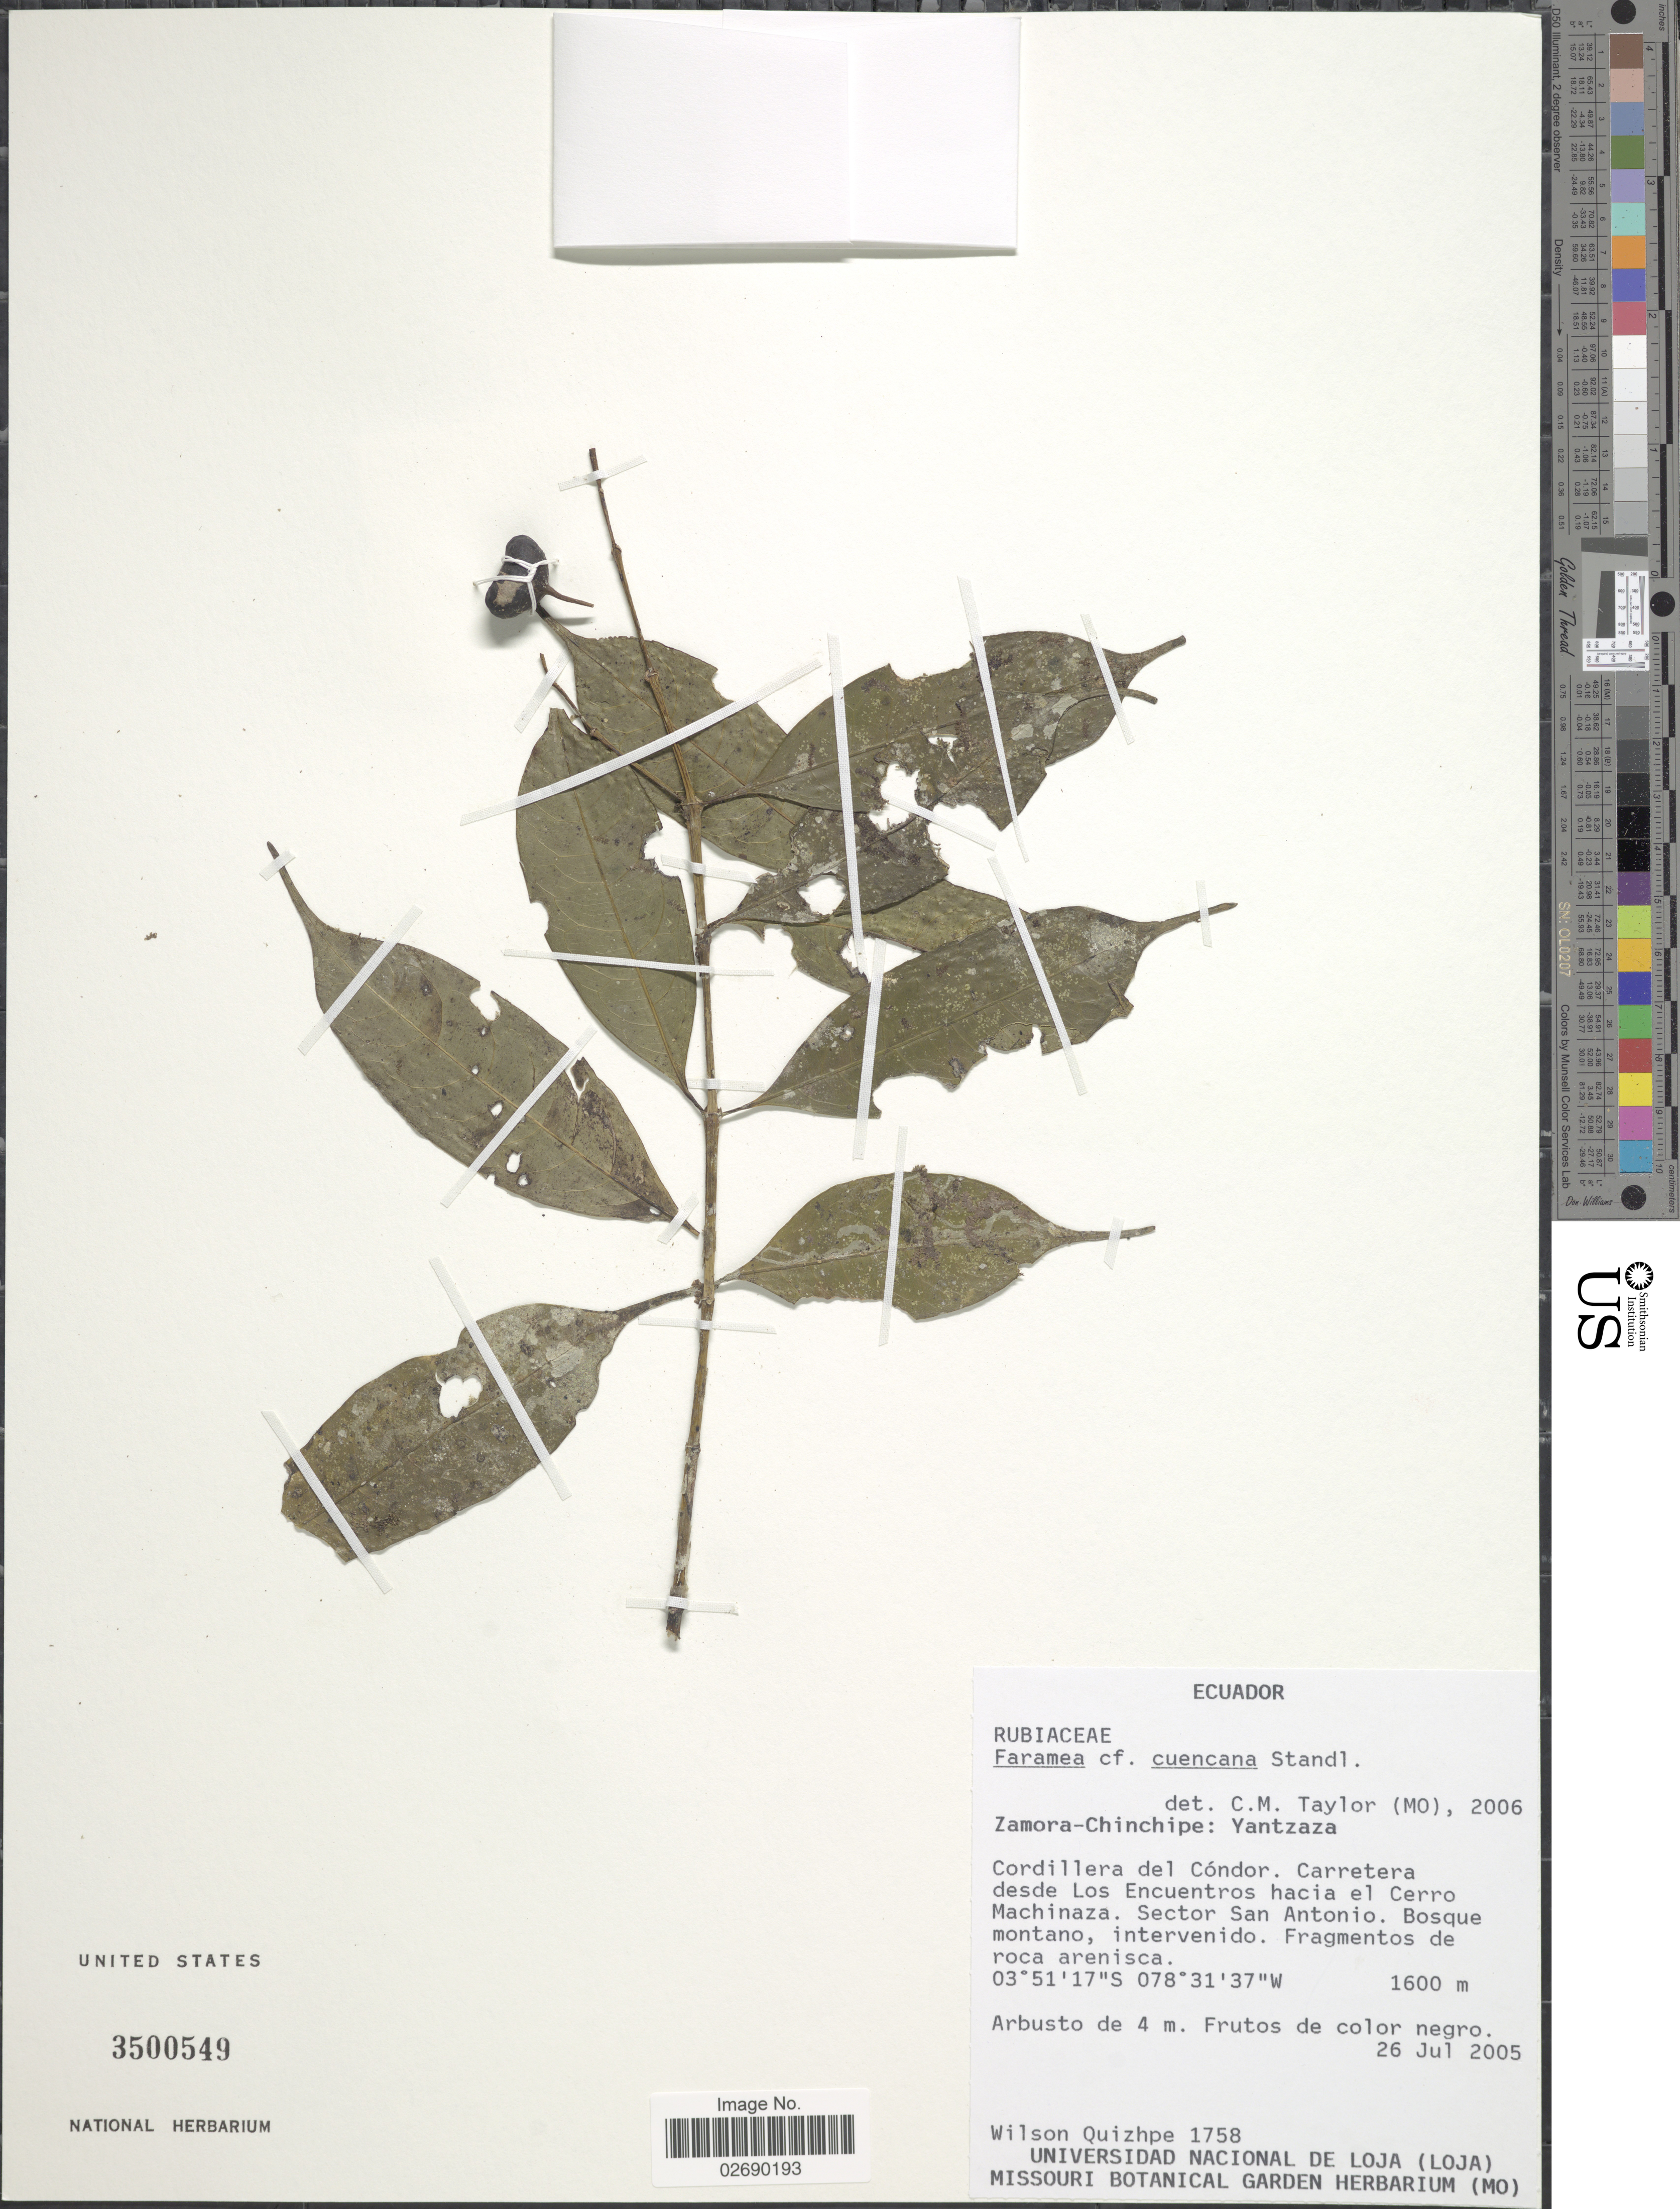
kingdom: Plantae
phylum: Tracheophyta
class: Magnoliopsida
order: Gentianales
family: Rubiaceae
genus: Faramea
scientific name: Faramea cuencana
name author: Standl.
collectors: W. Quizhpe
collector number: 1758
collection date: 2005-07-26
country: Ecuador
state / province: Zamora-Chinchipe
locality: Yantzaza, Cordillera del Cóndor. Carretera desde Los Encuentros hacia el Cerro Machinaza. Sector San Antonio. Bosque montano, intervenido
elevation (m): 1600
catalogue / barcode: US 3500549